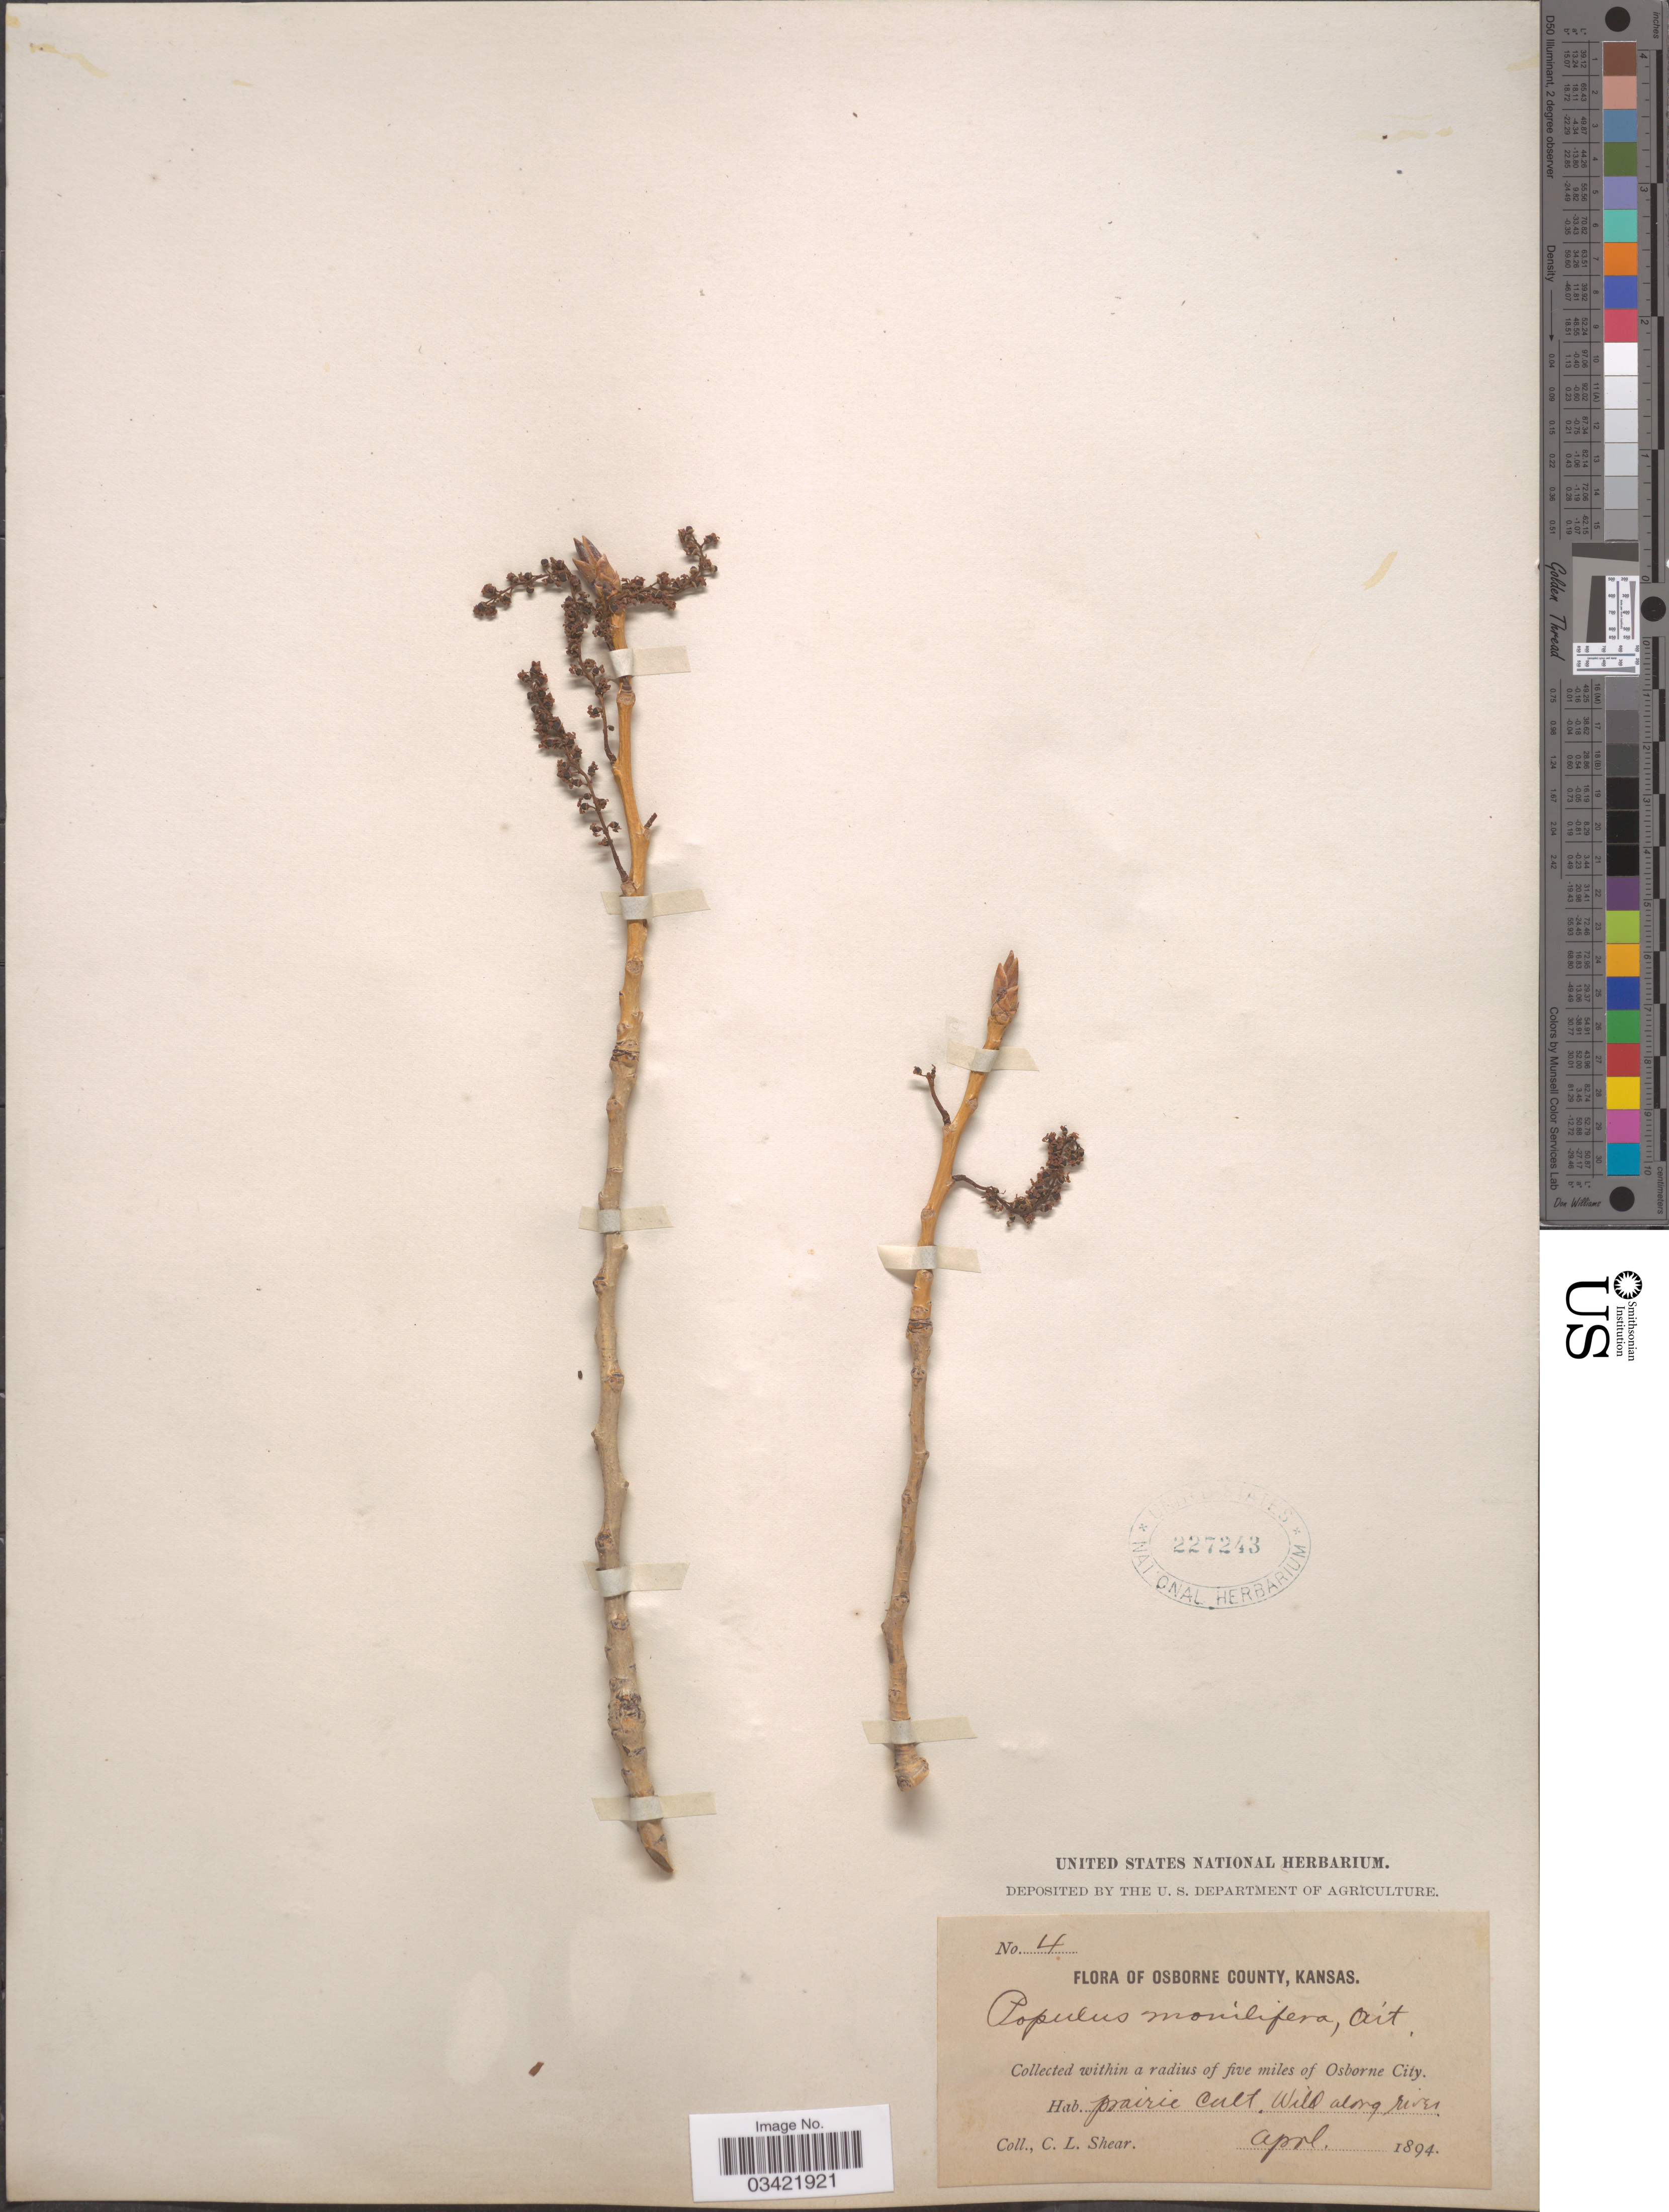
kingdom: Plantae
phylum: Tracheophyta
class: Magnoliopsida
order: Malpighiales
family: Salicaceae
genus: Populus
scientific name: Populus deltoides subsp. monilifera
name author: (Aiton) Eckenw.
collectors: C. L. Shear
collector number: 4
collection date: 1894-04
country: United States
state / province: Kansas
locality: Osborne County. Within a radius of five miles of Osborne City.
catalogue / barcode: US 227243